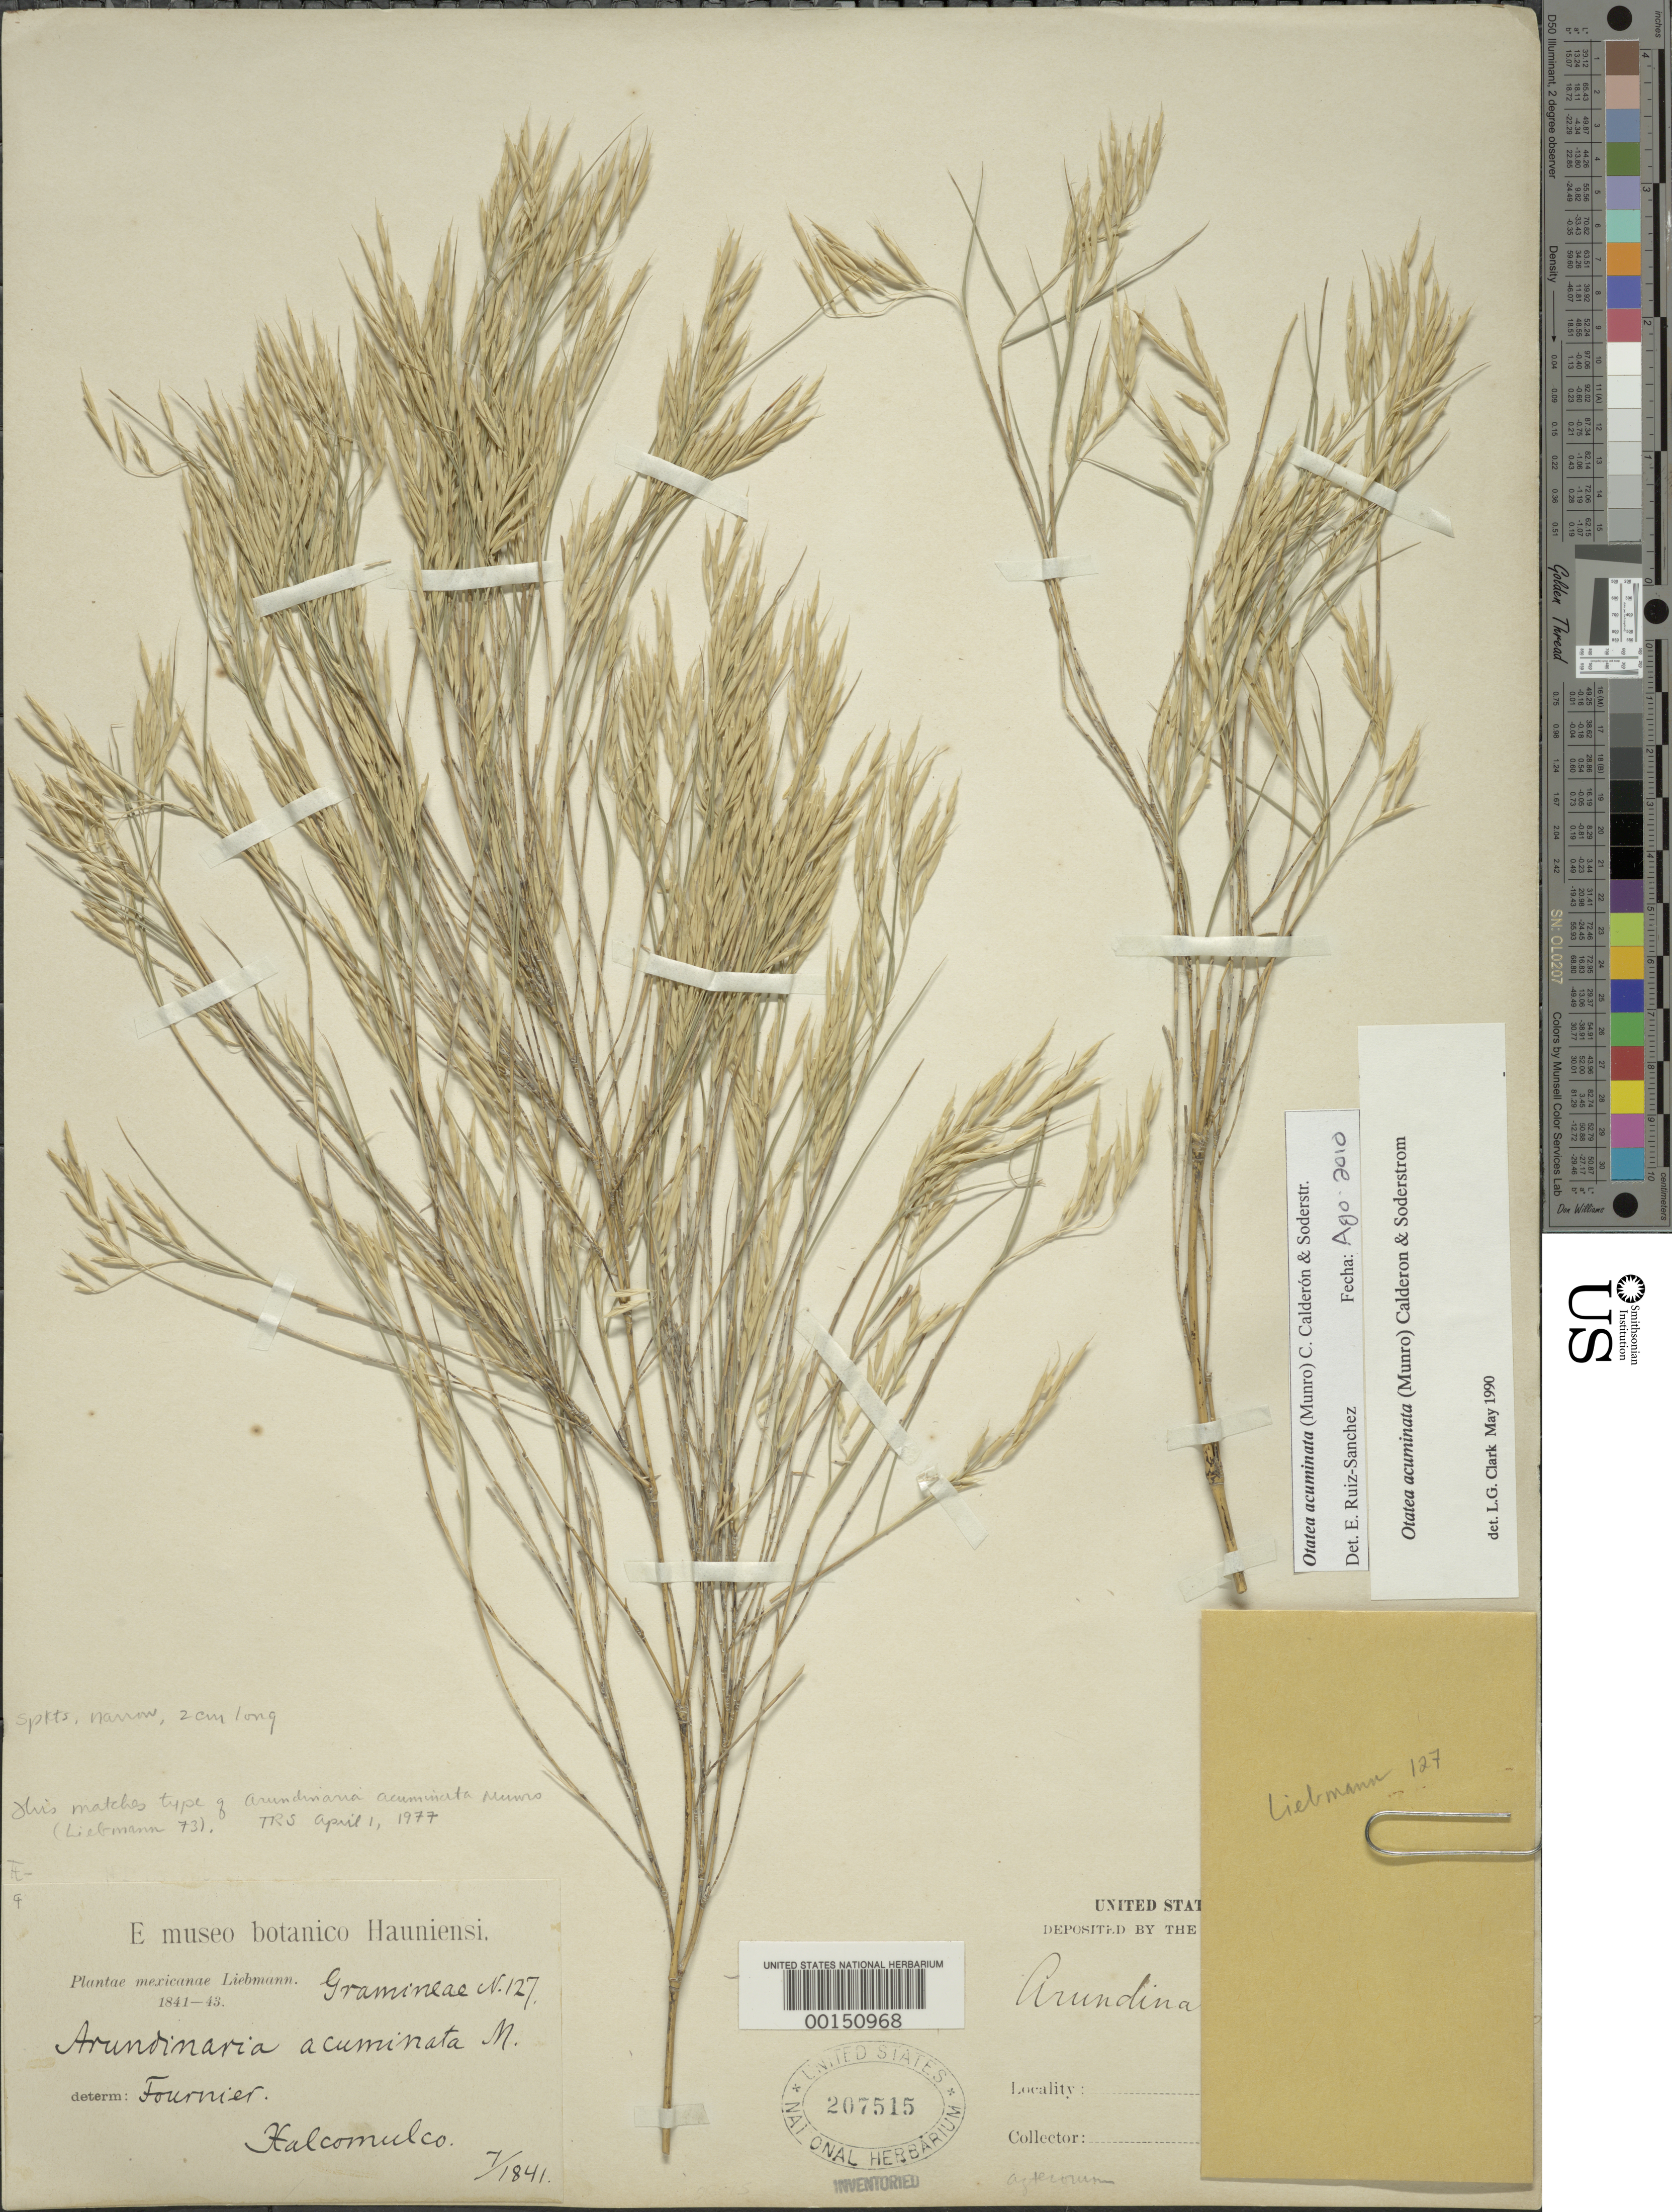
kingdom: Plantae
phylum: Tracheophyta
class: Liliopsida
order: Poales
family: Poaceae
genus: Otatea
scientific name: Otatea acuminata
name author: (Munro) C. E. Calderón & Soderstr.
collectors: F. M. Liebmann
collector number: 127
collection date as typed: Jul 1841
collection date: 1841-07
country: Mexico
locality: E of Monserrat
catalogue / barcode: US 207515